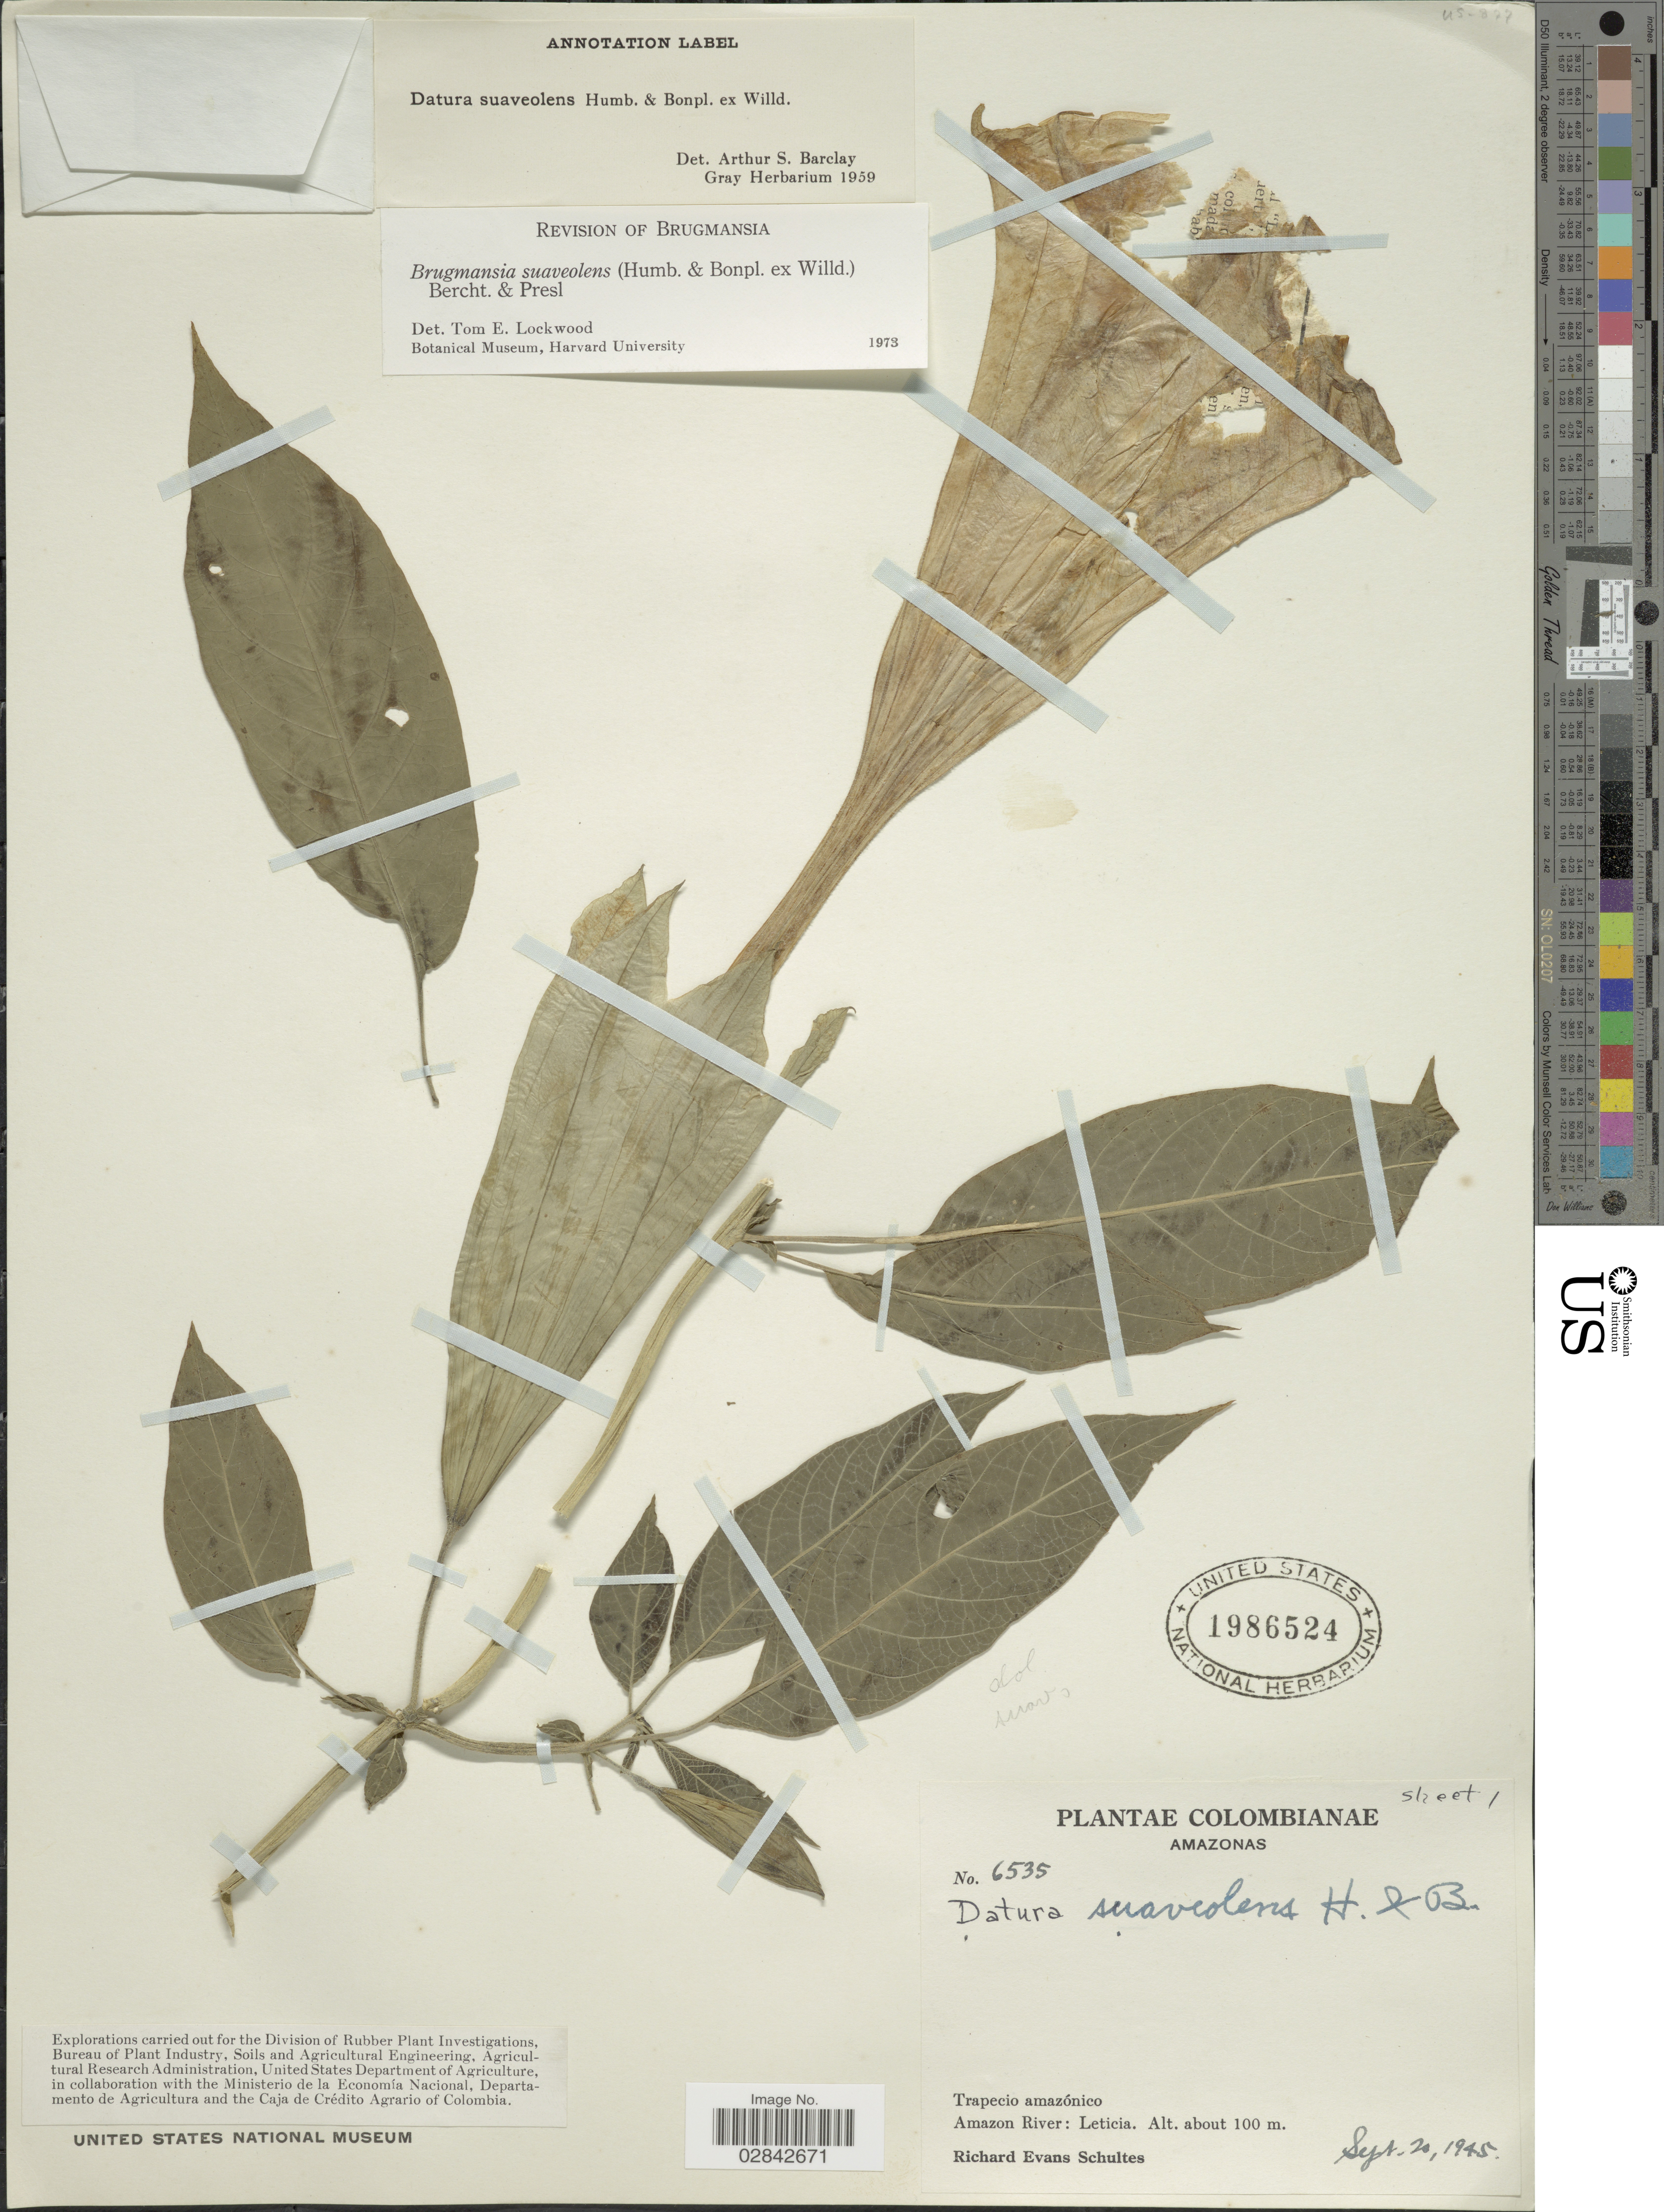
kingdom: Plantae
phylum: Tracheophyta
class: Magnoliopsida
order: Solanales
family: Solanaceae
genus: Brugmansia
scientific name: Brugmansia suaveolens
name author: (Humb. & Bonpl. ex Willd.) Brecht. & J. Presl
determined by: Lockwood, T. E.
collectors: R. E. Schultes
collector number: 6535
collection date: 1945-09-20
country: Colombia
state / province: Amazônas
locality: Trapecio amazónico. Amazon River: Leticia.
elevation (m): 100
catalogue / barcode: US 1986524